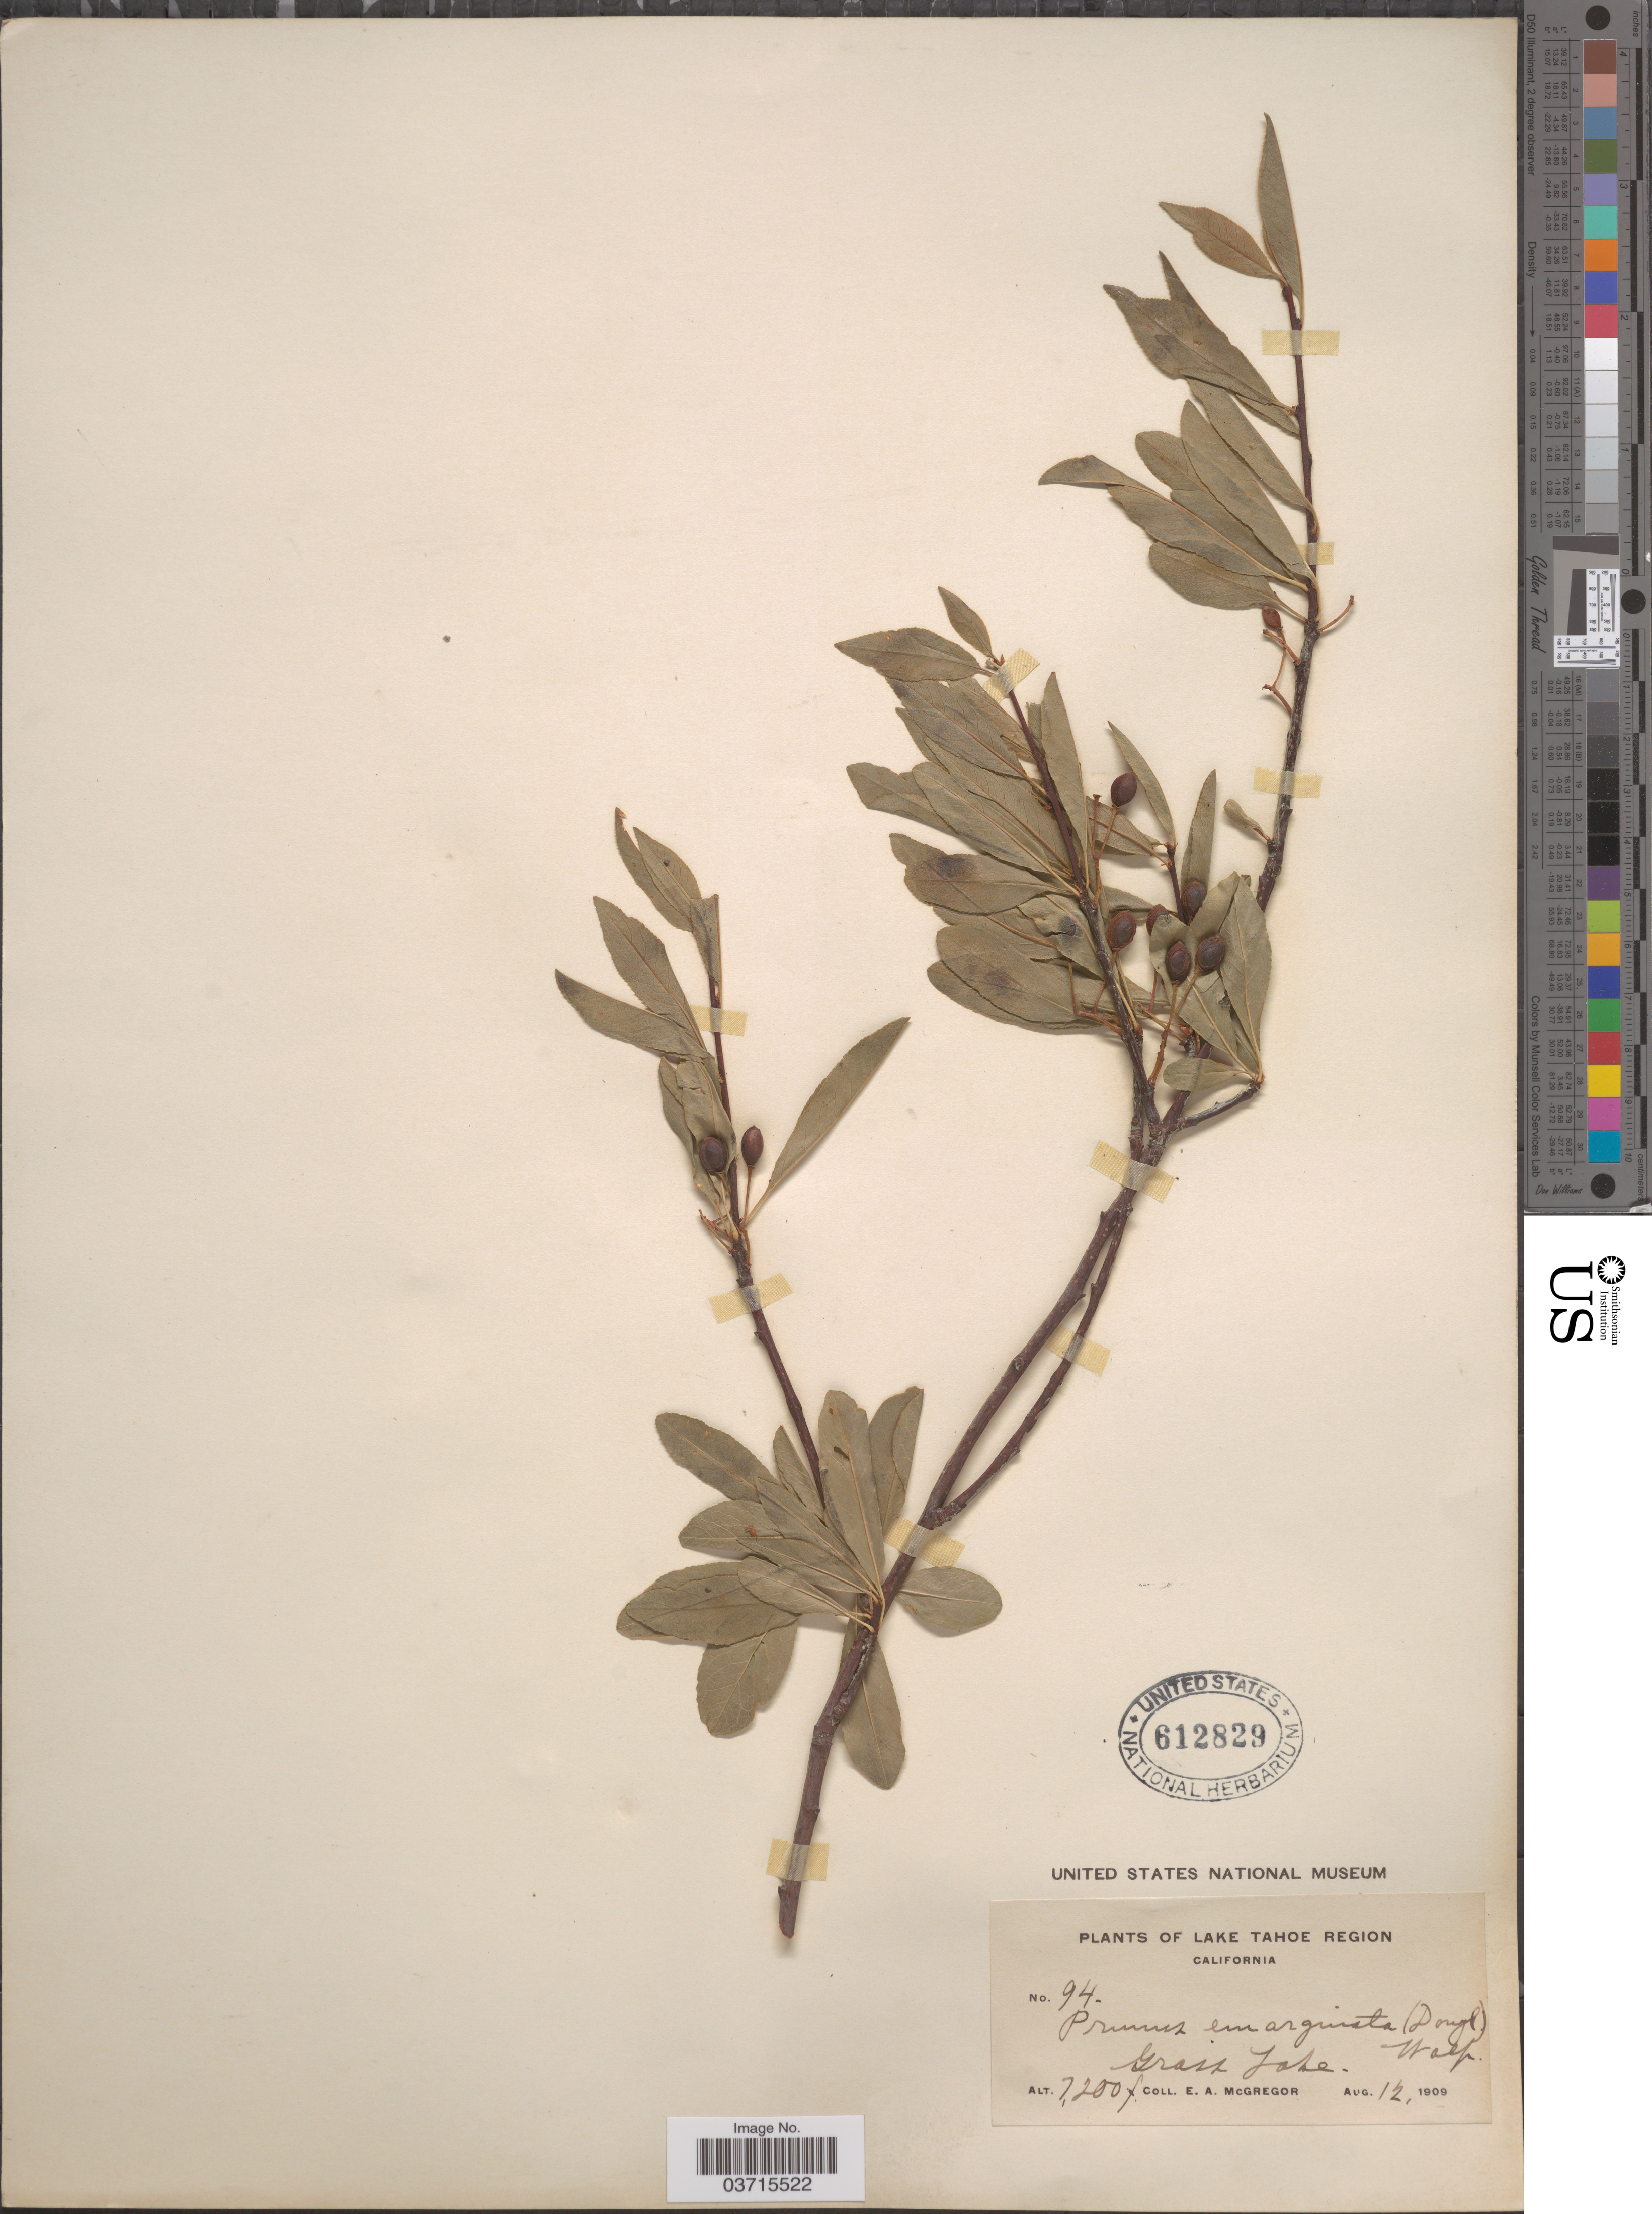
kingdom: Plantae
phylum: Tracheophyta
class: Magnoliopsida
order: Rosales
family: Rosaceae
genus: Prunus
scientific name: Prunus emarginata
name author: (Douglas ex Hook.) Eaton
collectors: E. A. McGregor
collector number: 94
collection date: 1909-08-12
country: United States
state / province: California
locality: Lake Tahoe Region. Grass Lake.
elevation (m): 2195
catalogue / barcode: US 612829